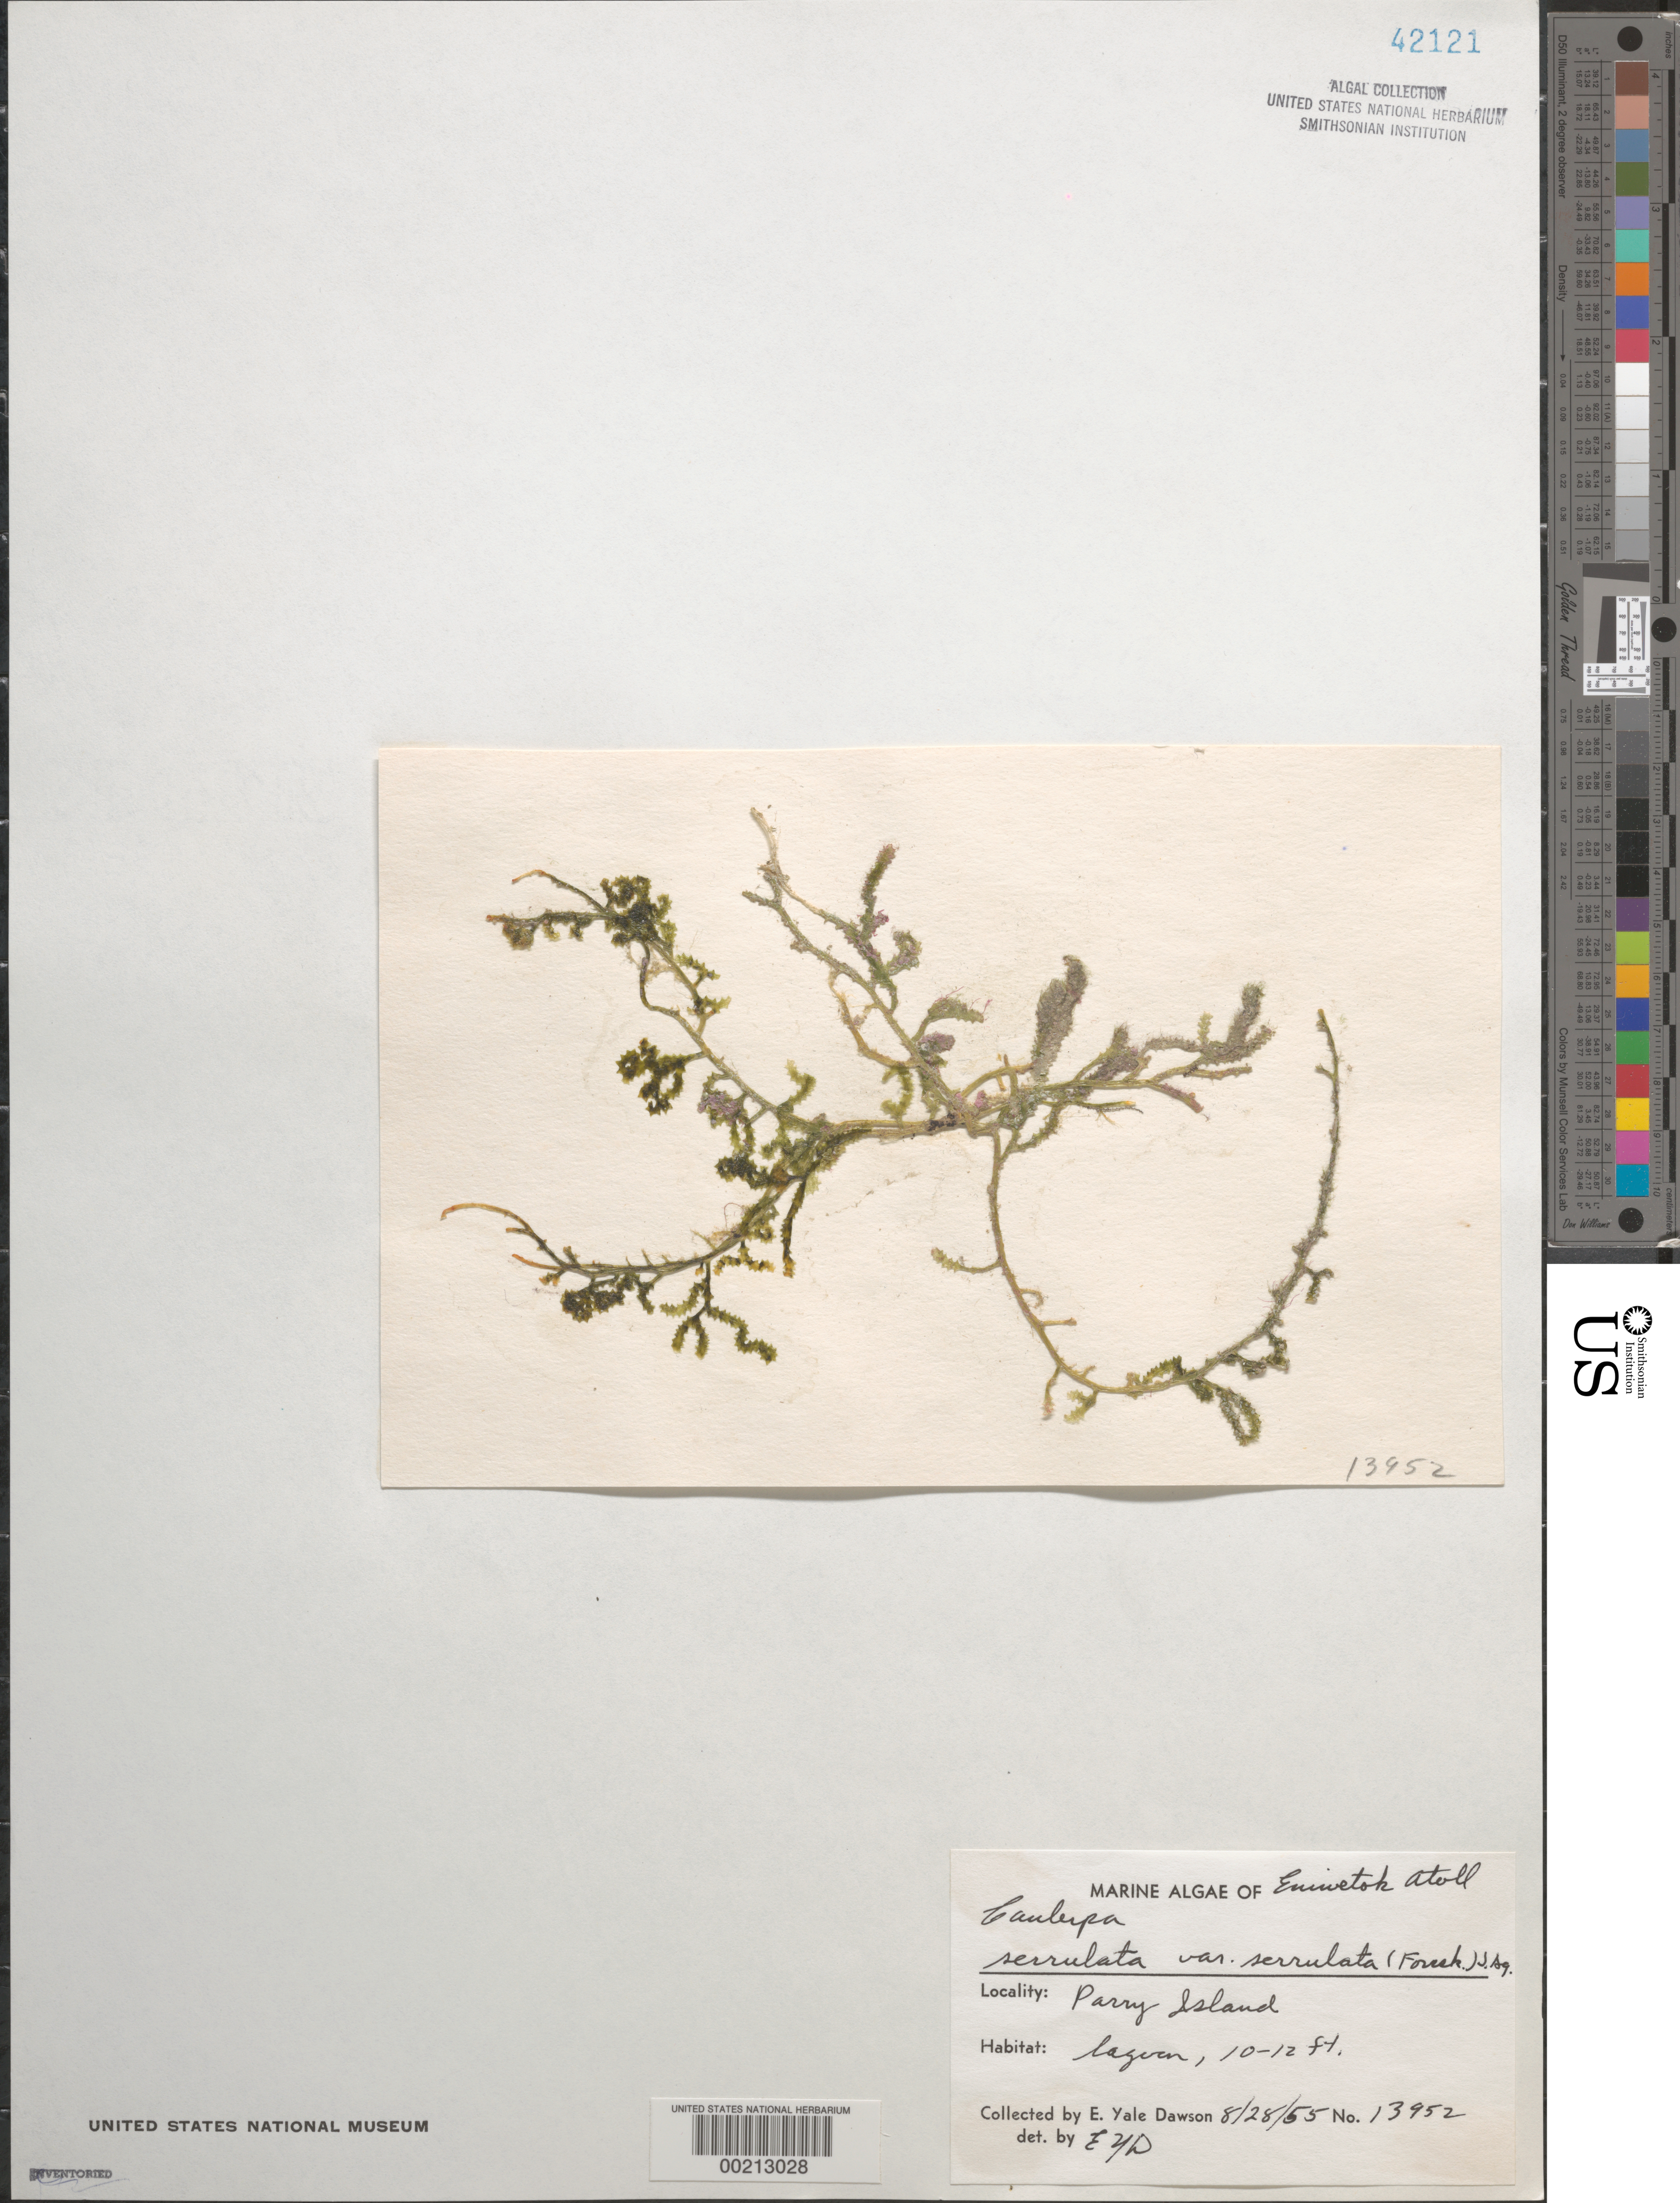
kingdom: Plantae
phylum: Chlorophyta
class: Ulvophyceae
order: Bryopsidales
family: Caulerpaceae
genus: Caulerpa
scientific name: Caulerpa serrulata var. serrulata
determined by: Dawson, E. Y.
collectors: E. Y. Dawson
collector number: EYD 13952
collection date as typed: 28 Aug 1955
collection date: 1955-08-28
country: Marshall Islands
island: Enewetak [Eniwetok] Atoll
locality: Parry Islet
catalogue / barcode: US 42121